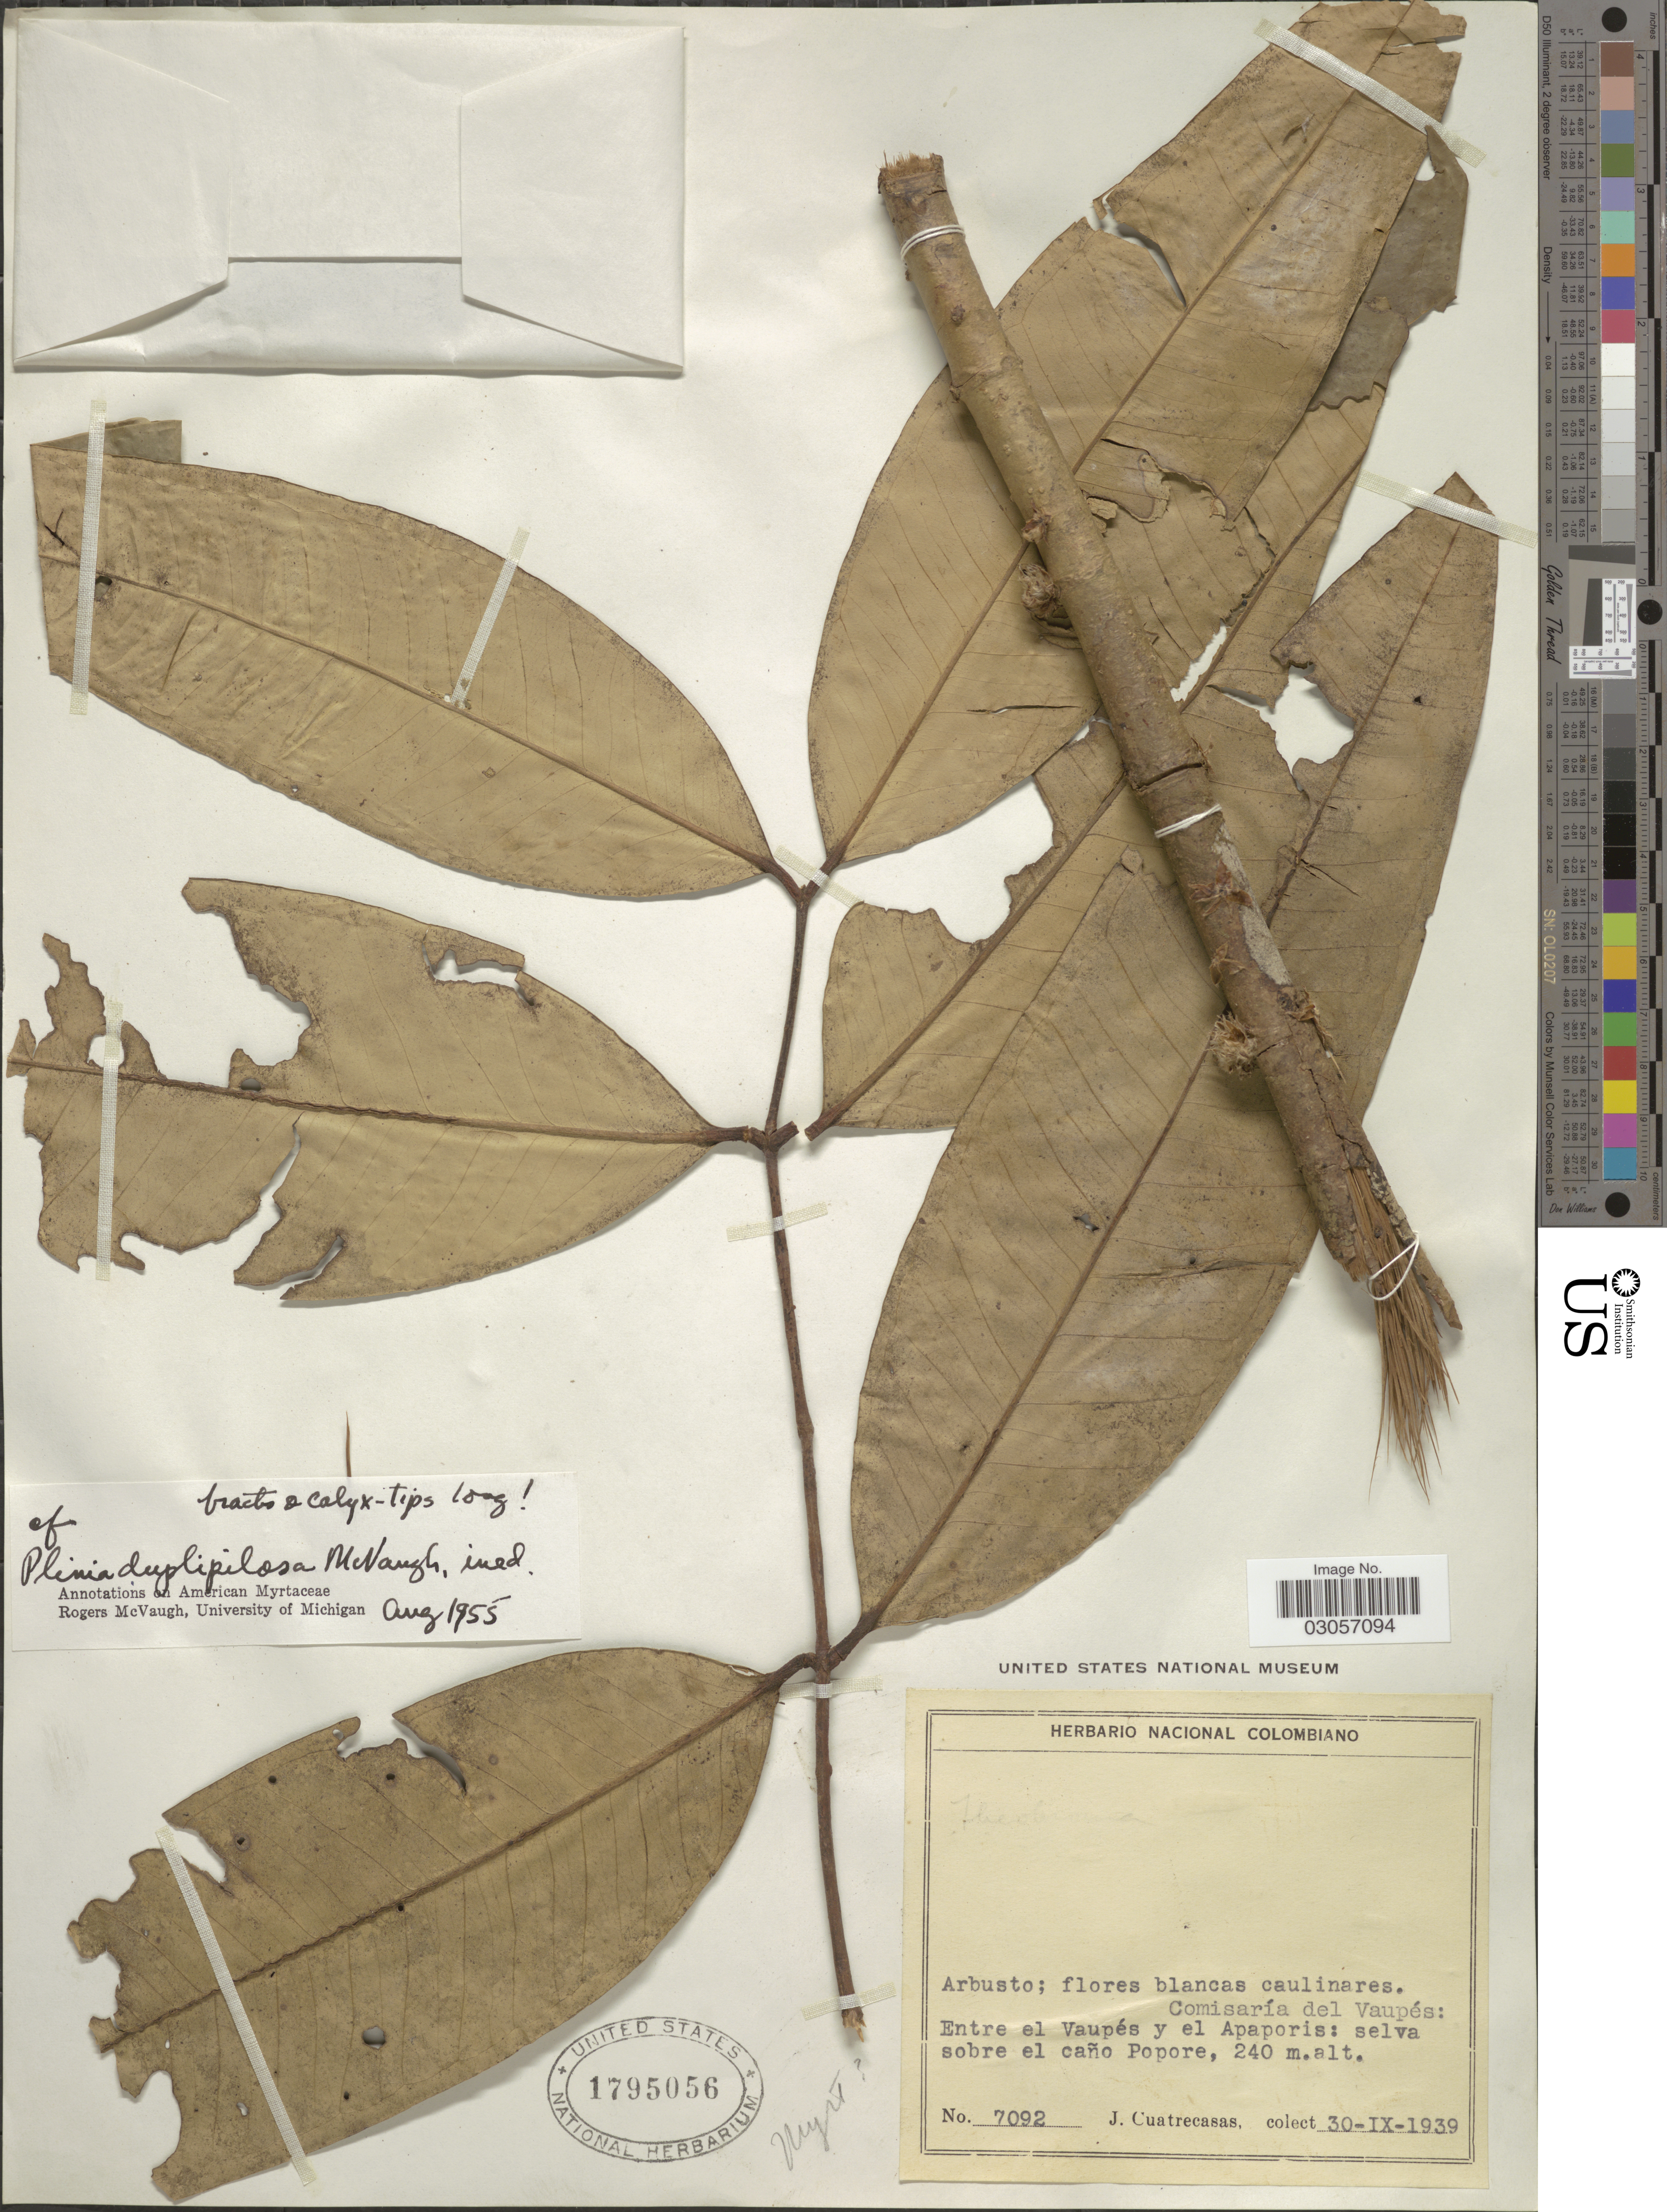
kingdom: Plantae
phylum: Tracheophyta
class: Magnoliopsida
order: Myrtales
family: Myrtaceae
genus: Plinia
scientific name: Plinia duplipilosa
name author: McVaugh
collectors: J. Cuatrecasas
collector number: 7092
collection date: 1939-09-30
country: Colombia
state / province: Vaupés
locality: Entre el Vaupés y el Apaporis: selva sobre el caño Popore.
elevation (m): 240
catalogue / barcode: US 1795056